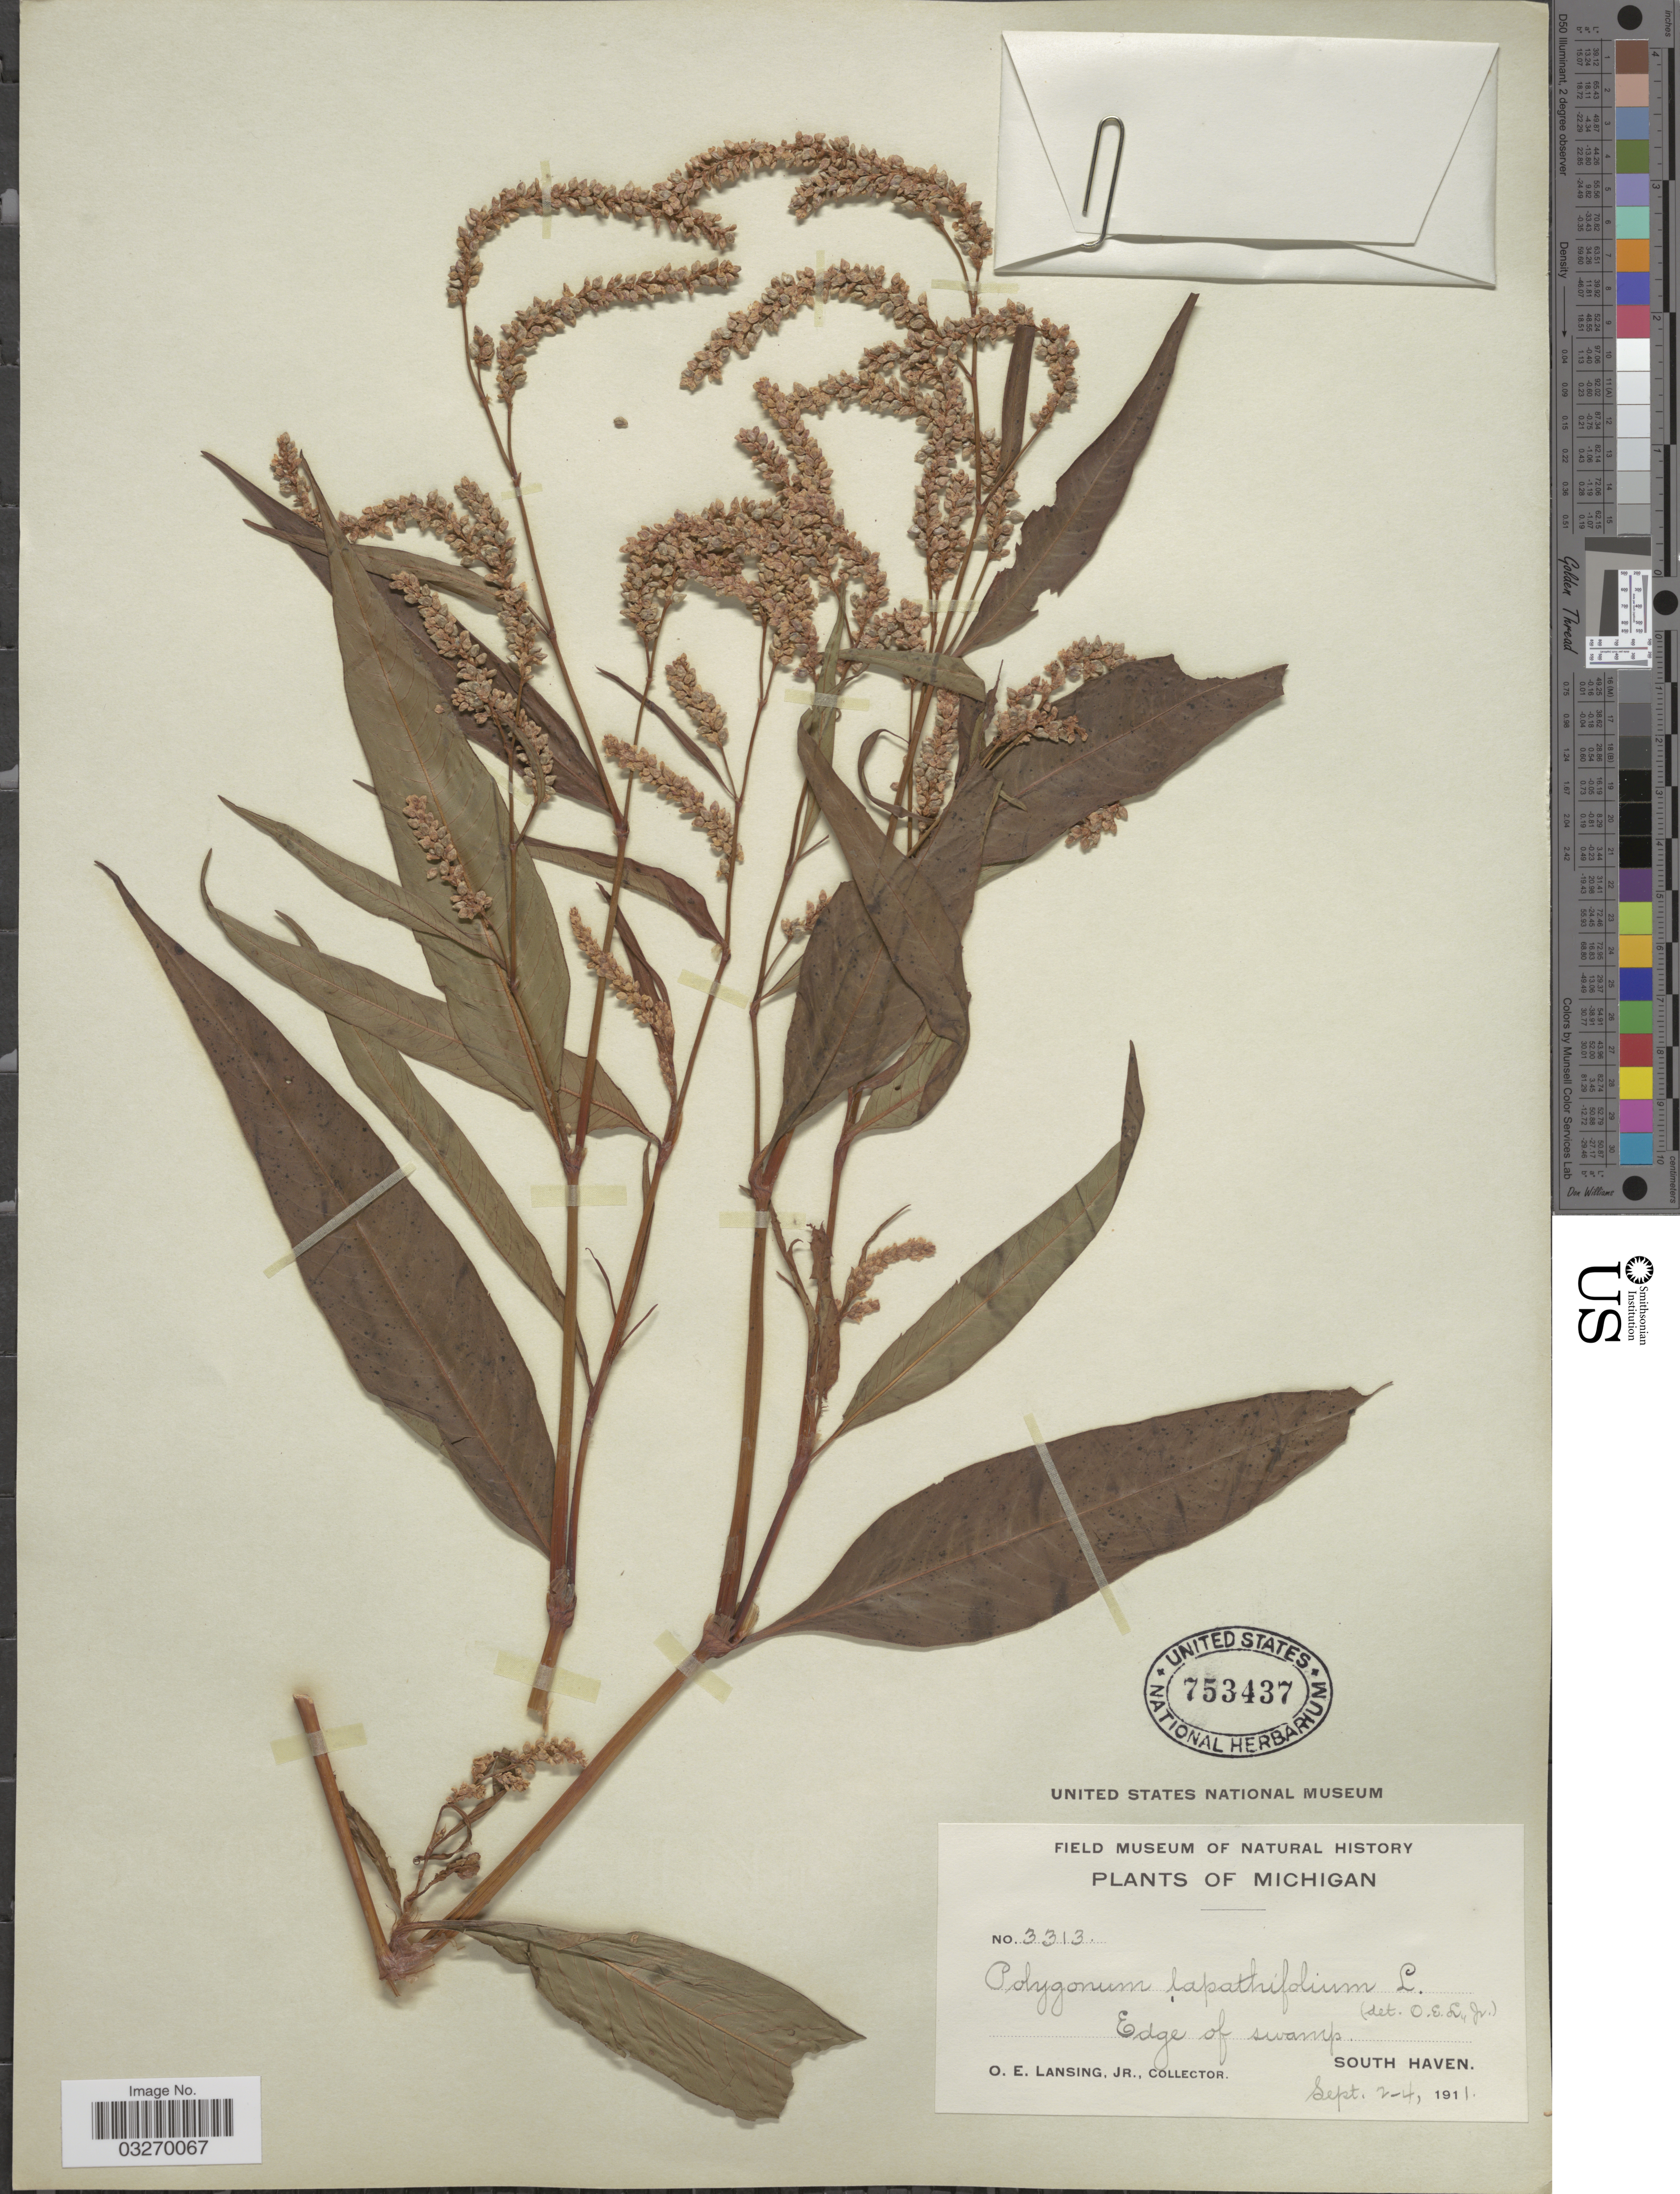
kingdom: Plantae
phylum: Tracheophyta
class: Magnoliopsida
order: Caryophyllales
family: Polygonaceae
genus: Persicaria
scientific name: Persicaria lapathifolia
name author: (L.) Delarbre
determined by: Atha, D. E.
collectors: O. Lansing Jr.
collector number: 3313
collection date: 1911-09-02/1911-09-04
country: United States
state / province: Michigan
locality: South Haven.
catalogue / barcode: US 753437